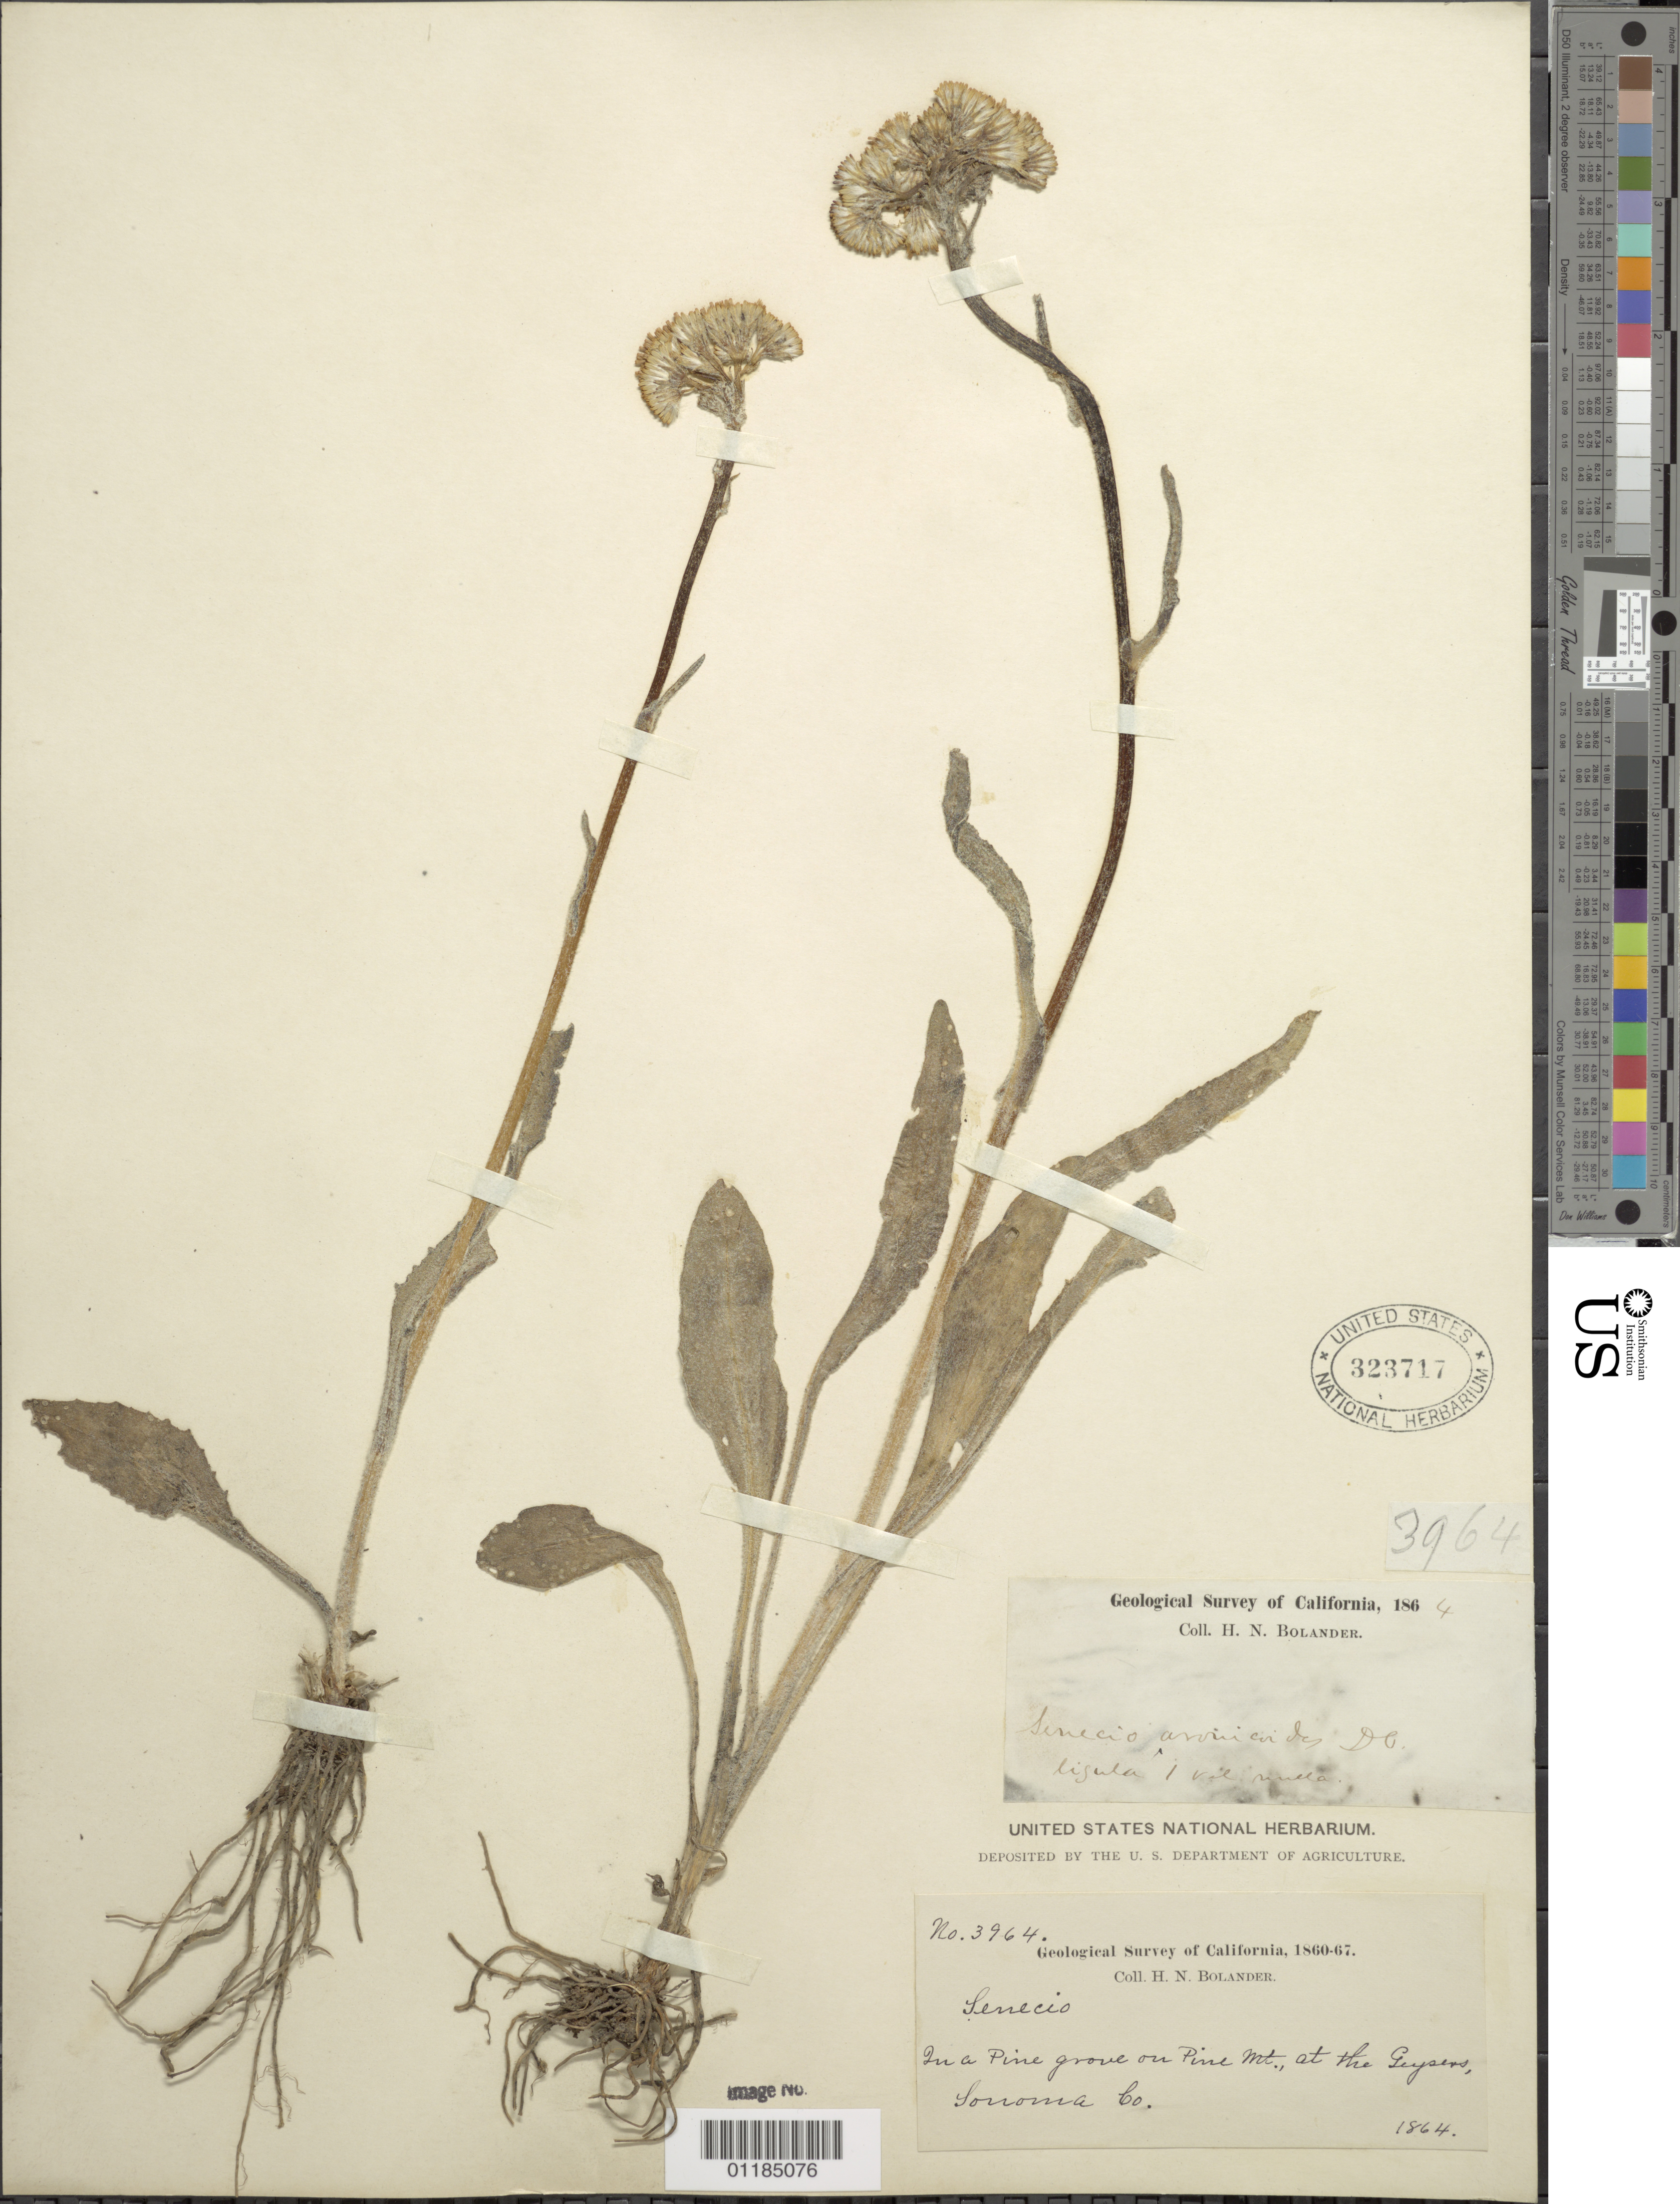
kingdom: Plantae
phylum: Tracheophyta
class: Magnoliopsida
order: Asterales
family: Asteraceae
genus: Senecio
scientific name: Senecio aronicoides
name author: DC.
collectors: H. Bolander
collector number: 3964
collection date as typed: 1864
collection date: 1864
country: United States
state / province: California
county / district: Sonoma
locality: In a Pine grove on Pine Mt., at the Geysers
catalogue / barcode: US 323717